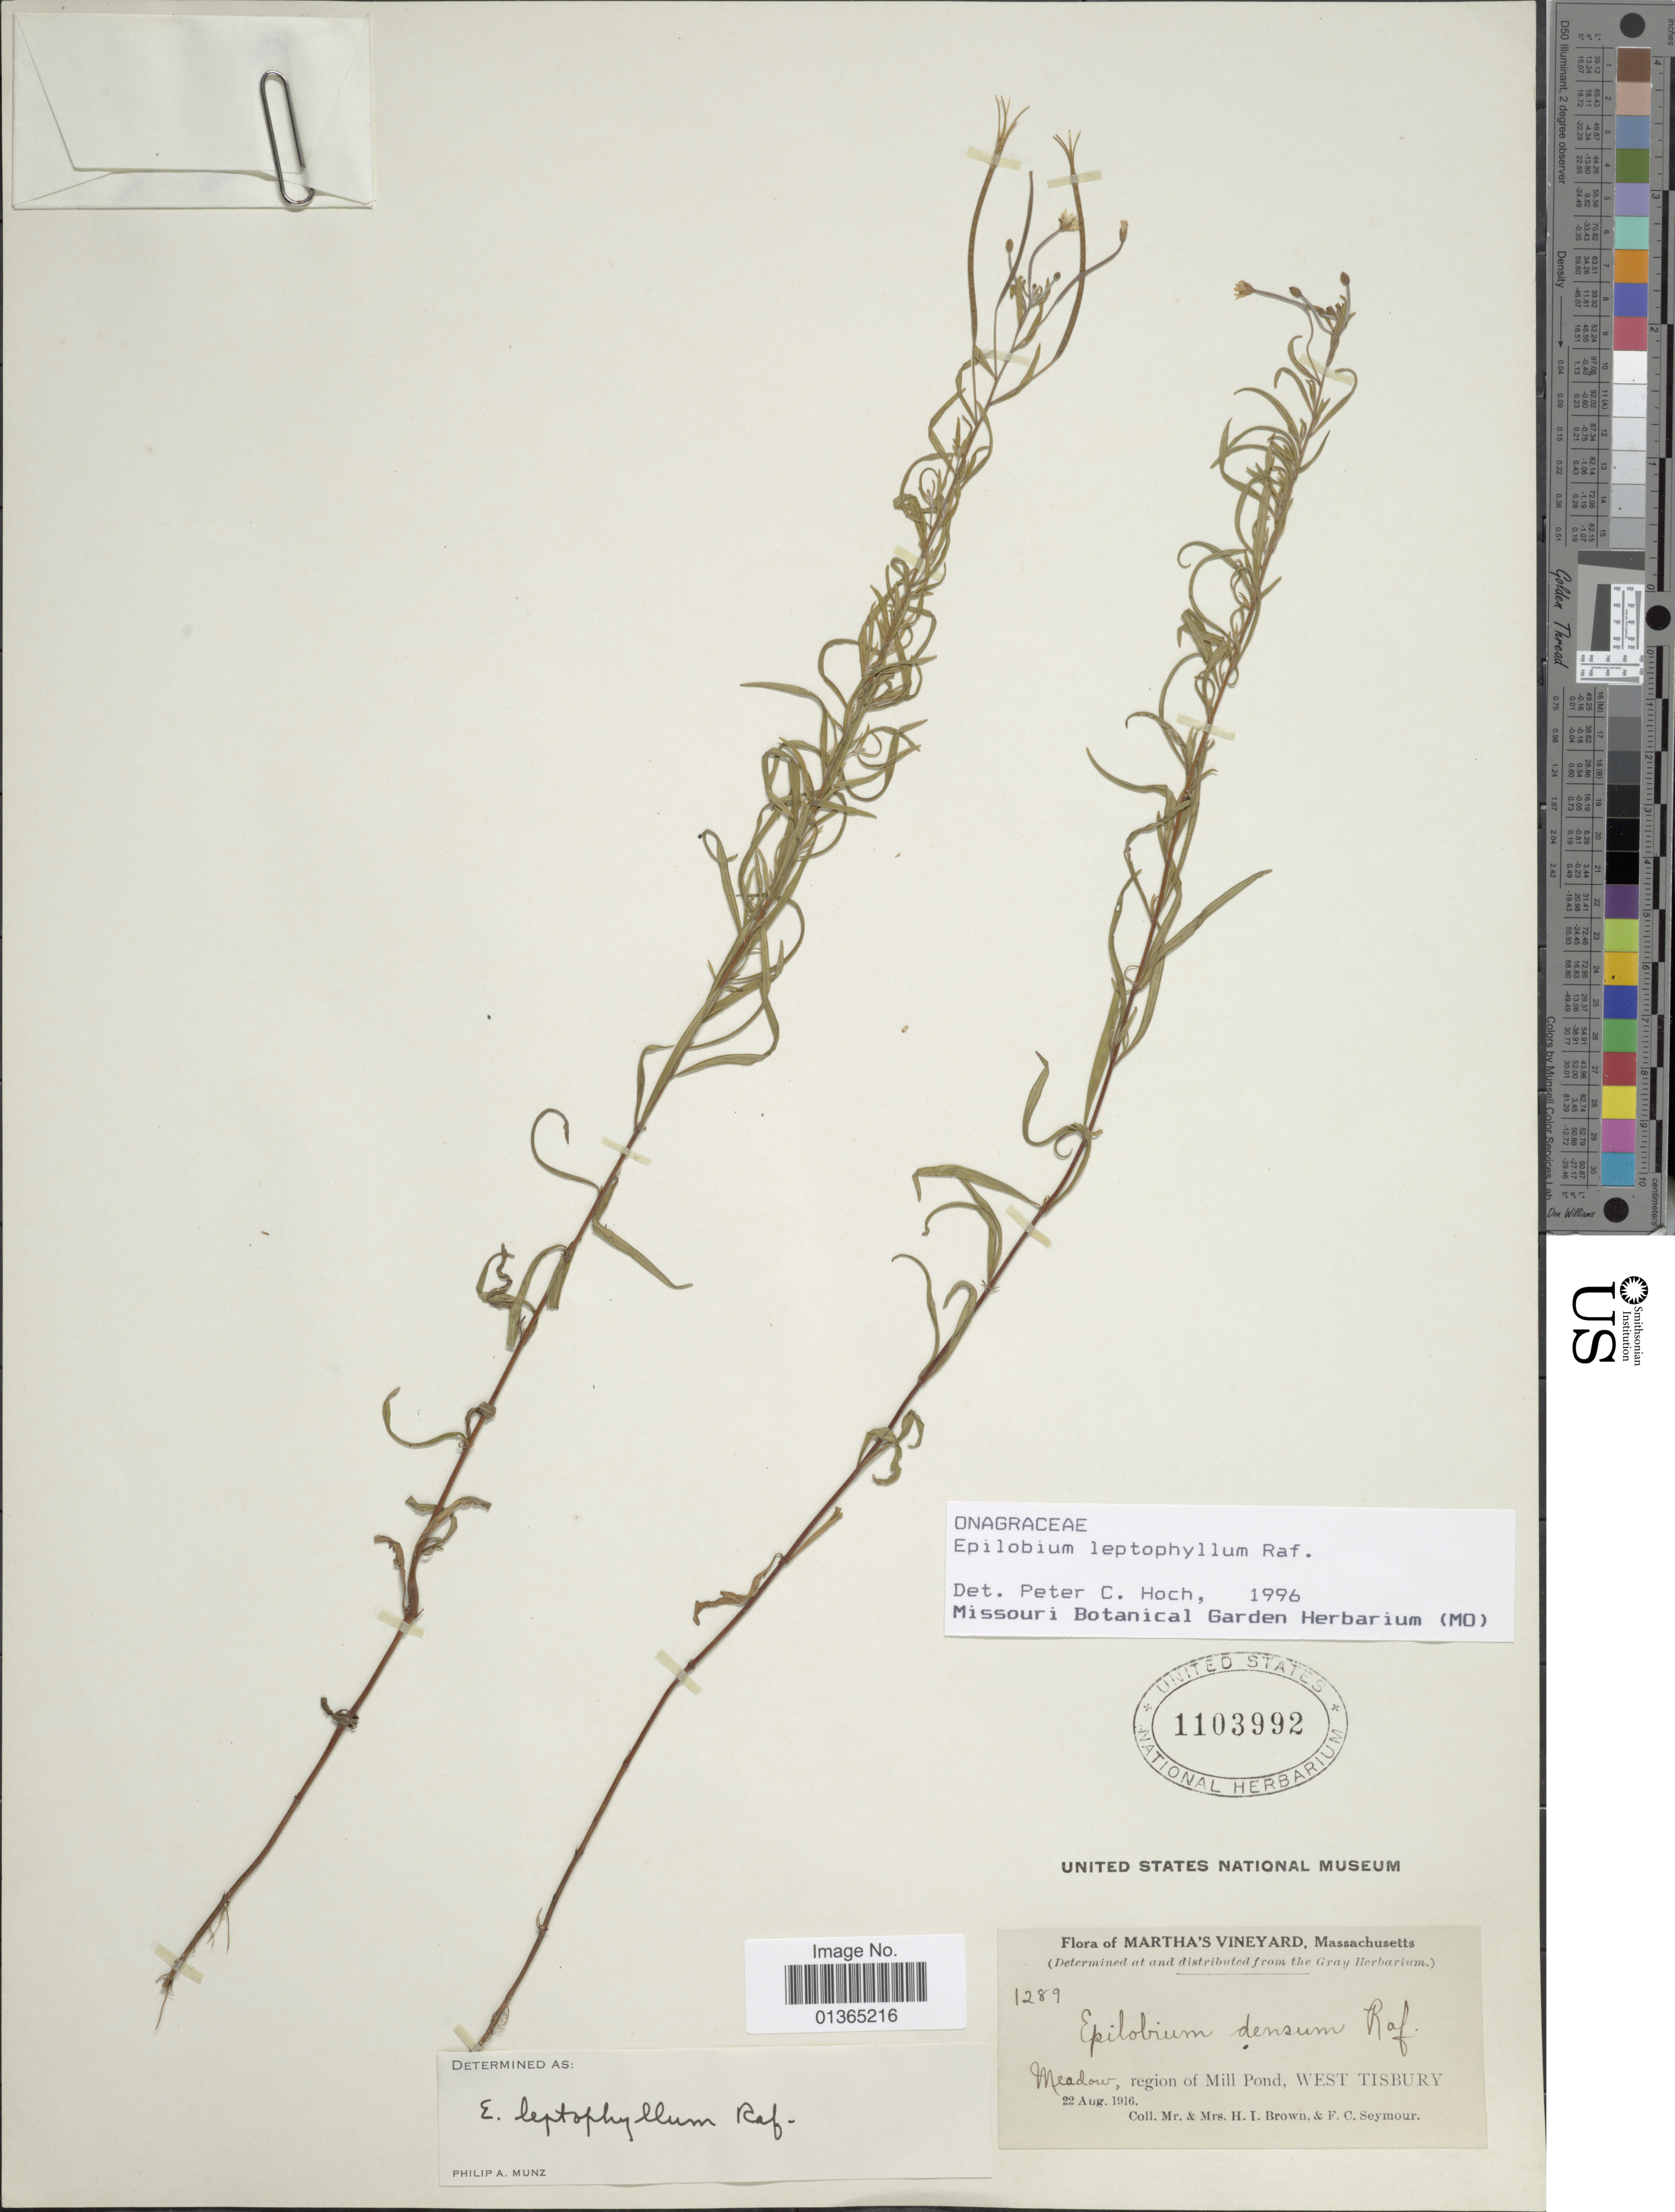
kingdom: Plantae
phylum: Tracheophyta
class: Magnoliopsida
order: Myrtales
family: Onagraceae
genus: Epilobium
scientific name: Epilobium leptophyllum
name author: Raf.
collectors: H. I. Brown & F. C. Seymour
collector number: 1289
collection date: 1916-08-22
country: United States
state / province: Massachusetts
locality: Martha's Vineyard. Meadow, region of Mill Pond, West Tisbury.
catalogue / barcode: US 1103992